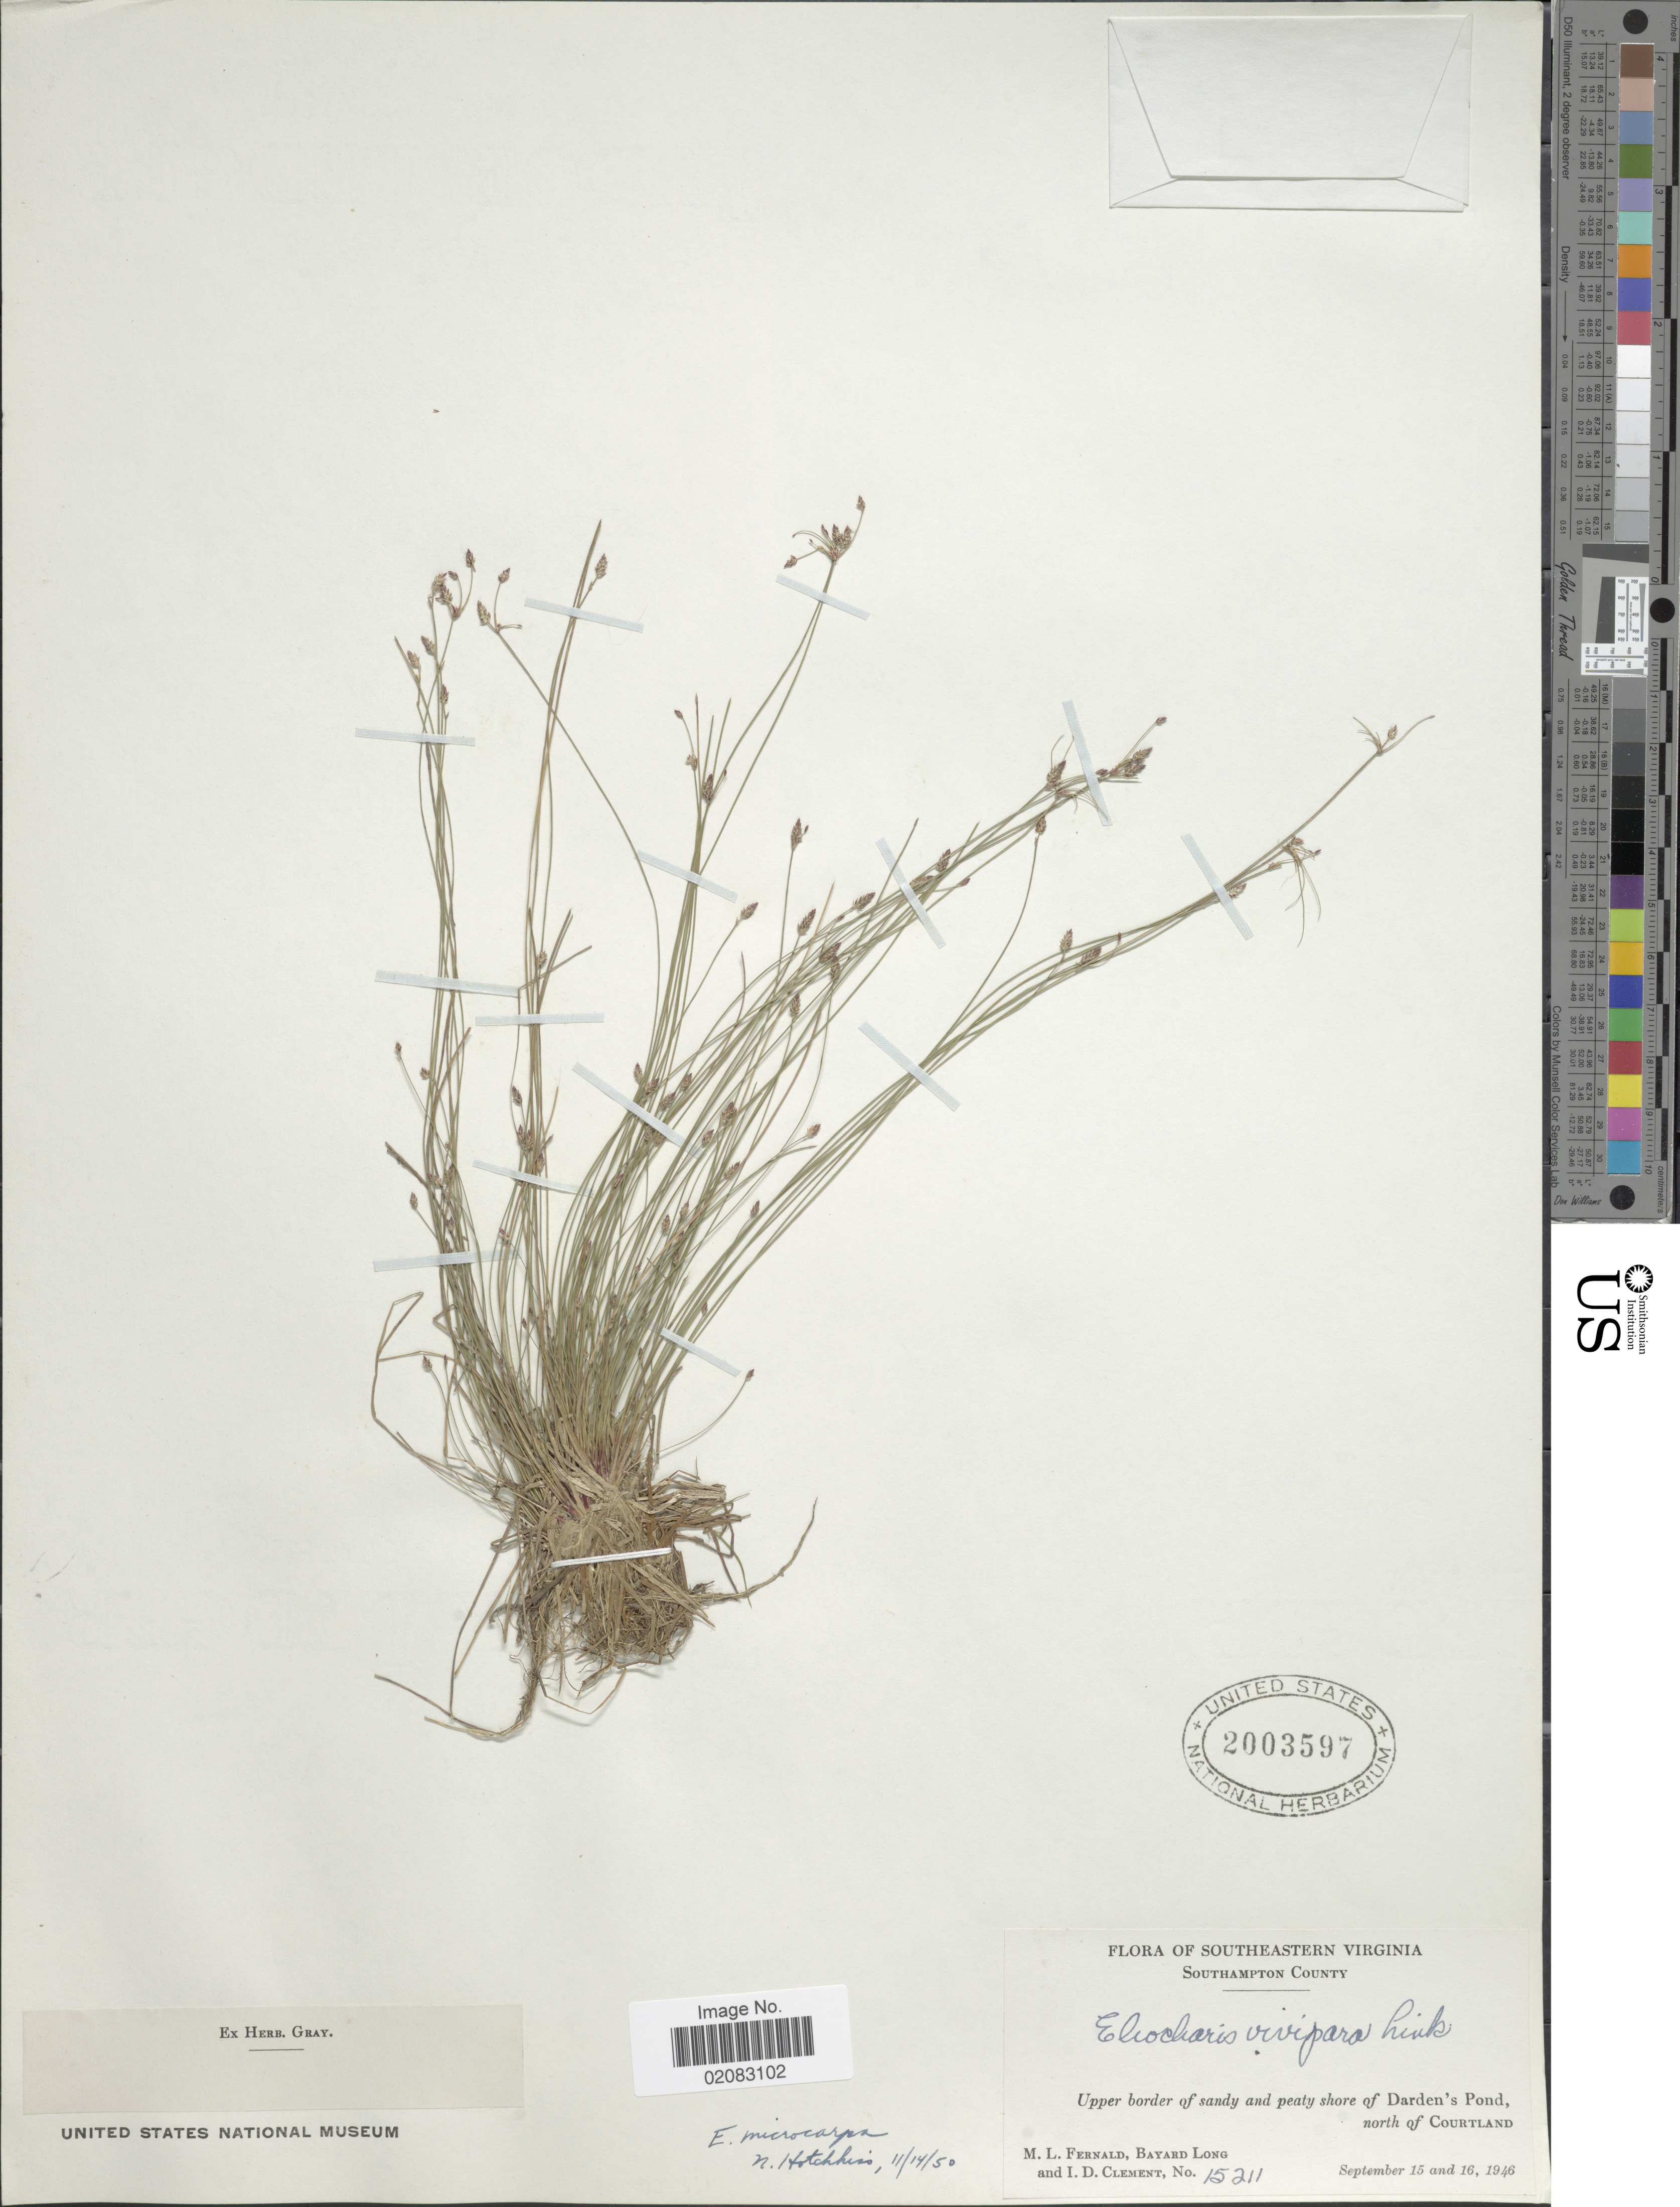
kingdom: Plantae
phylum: Tracheophyta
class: Liliopsida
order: Poales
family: Cyperaceae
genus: Eleocharis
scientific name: Eleocharis microcarpa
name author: Torr.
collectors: M. L. Fernald, B. Long & I. Clement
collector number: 15211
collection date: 1946-09-15/1946-09-16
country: United States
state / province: Virginia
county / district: Southampton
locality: Southeastern Virginia, Southampton County, Upper border of sandy and peaty shore of Darden's Pond, north of Courtland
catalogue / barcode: US 2003597